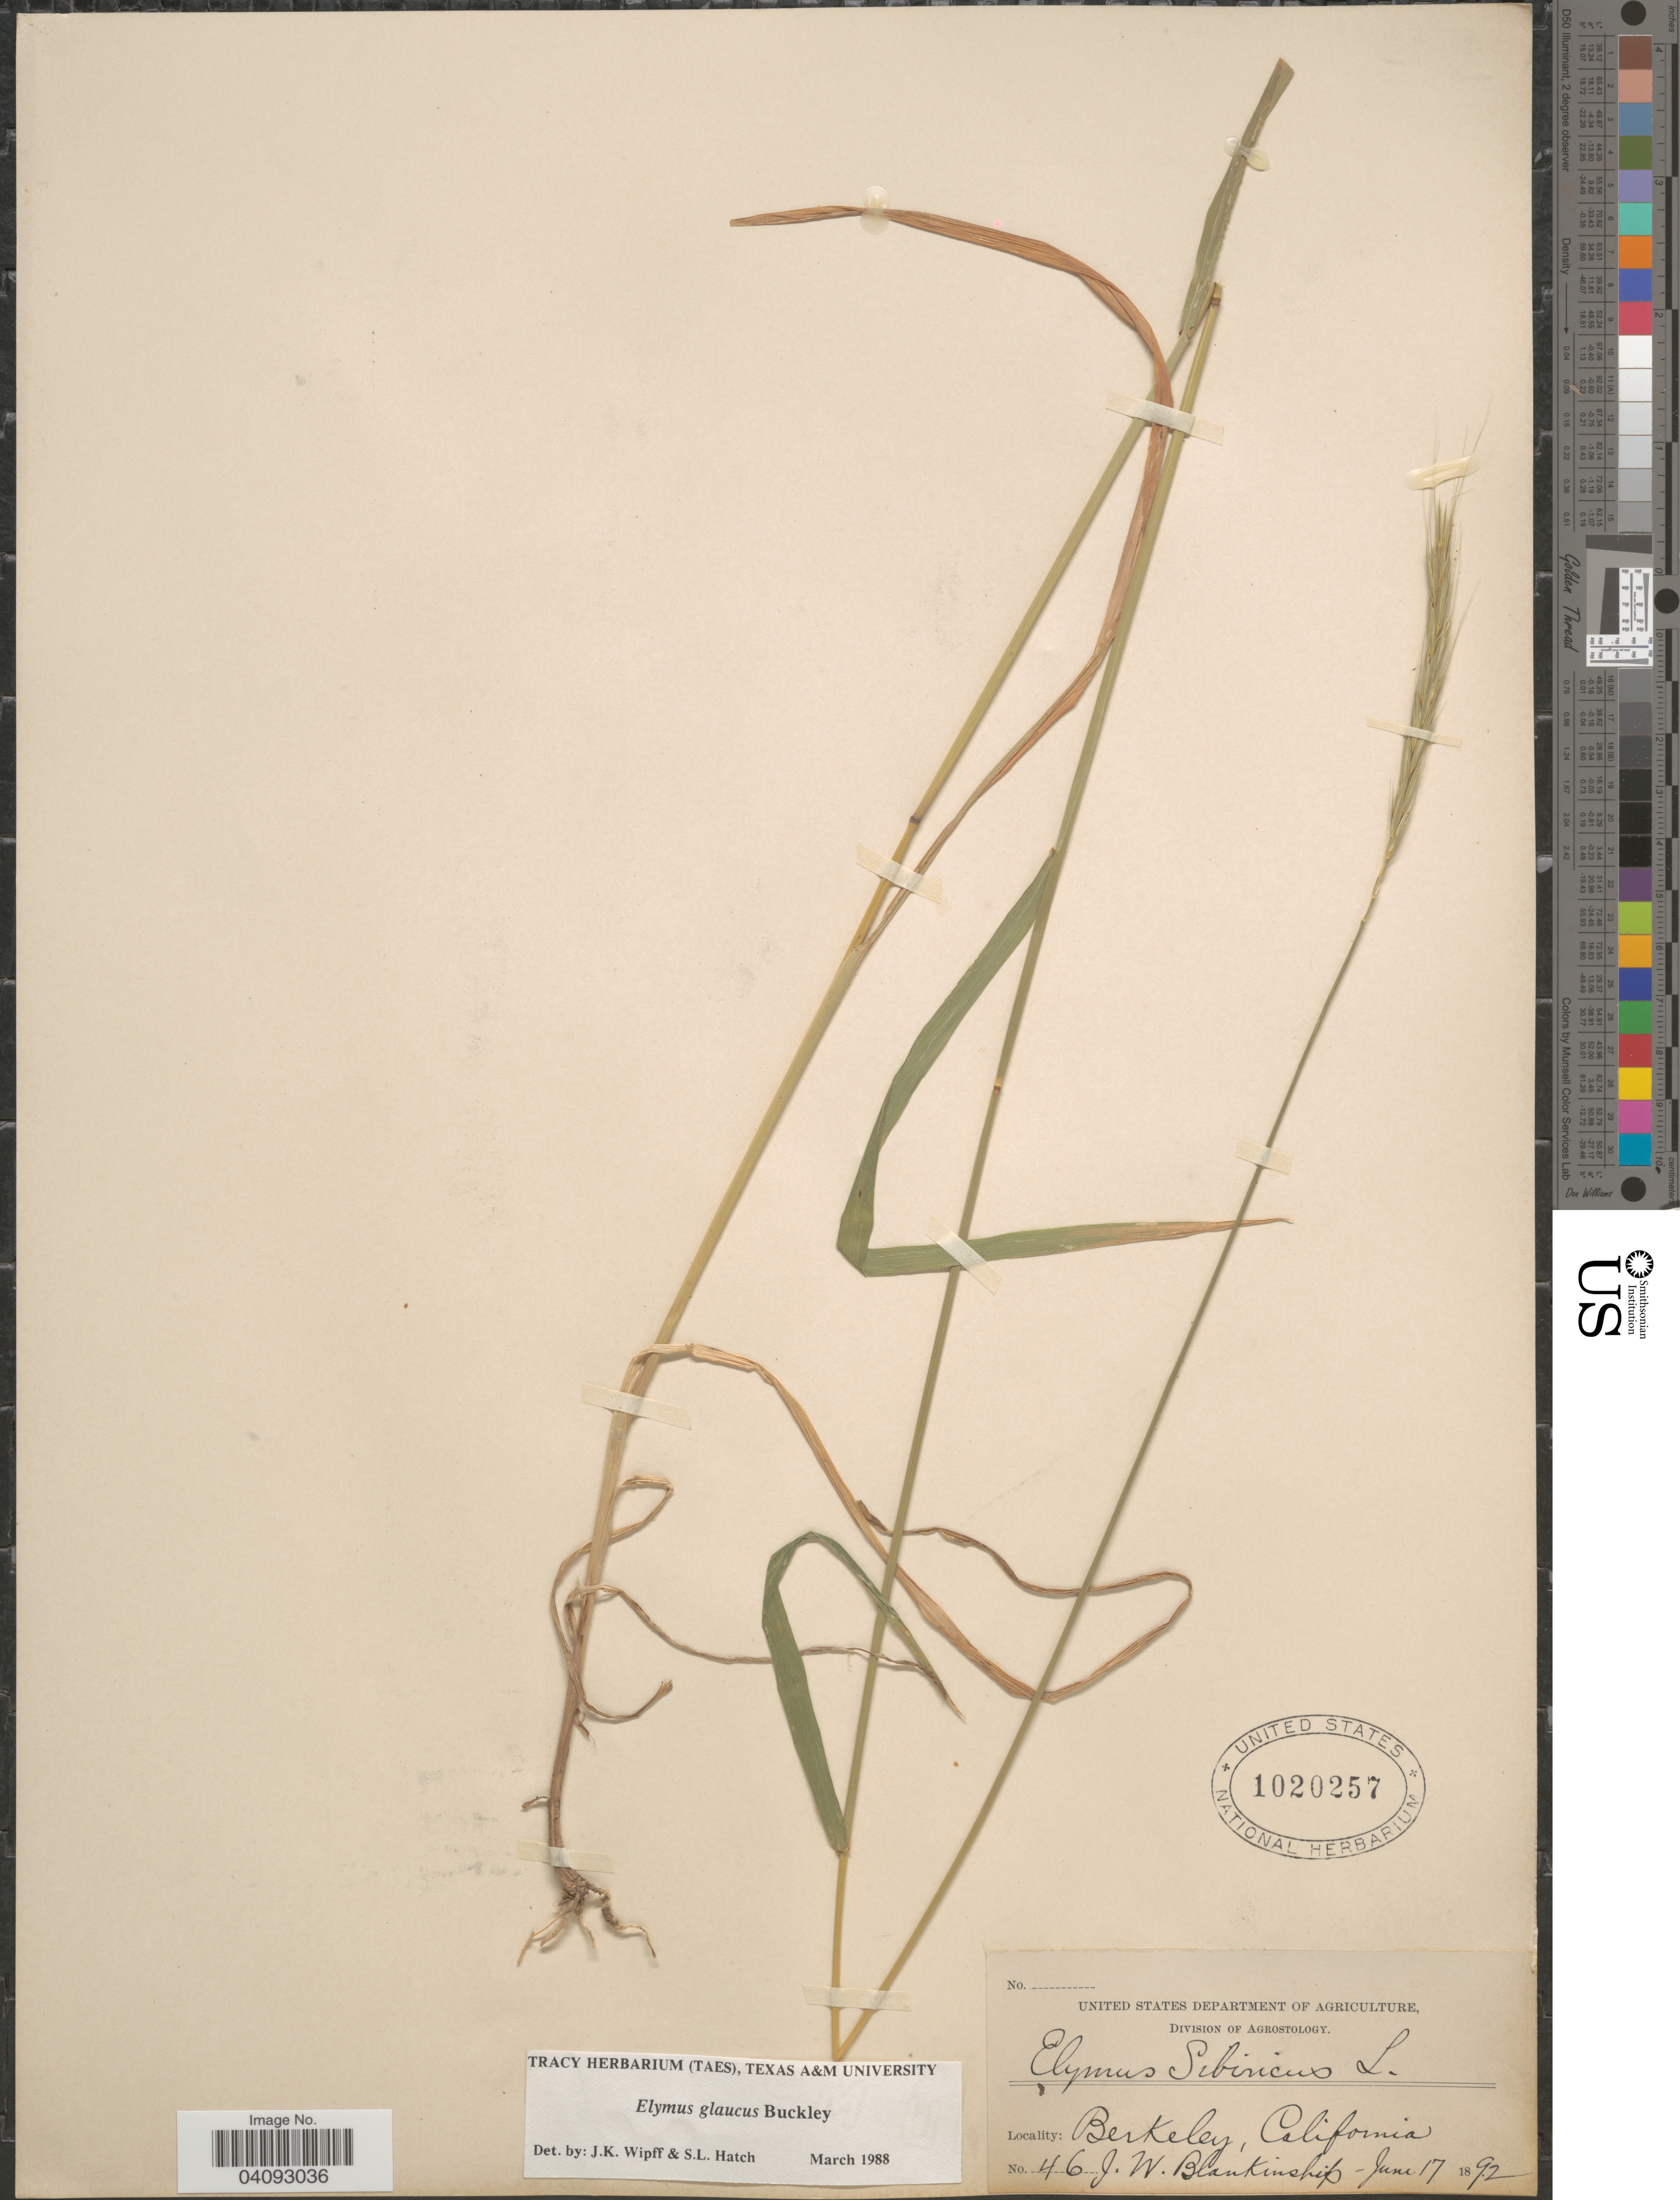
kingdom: Plantae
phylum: Tracheophyta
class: Liliopsida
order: Poales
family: Poaceae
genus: Elymus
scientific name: Elymus glaucus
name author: Buckley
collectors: J. W. Blankinship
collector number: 46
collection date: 1892-06-17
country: United States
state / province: California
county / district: Alameda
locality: Berkeley.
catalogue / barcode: US 1020257